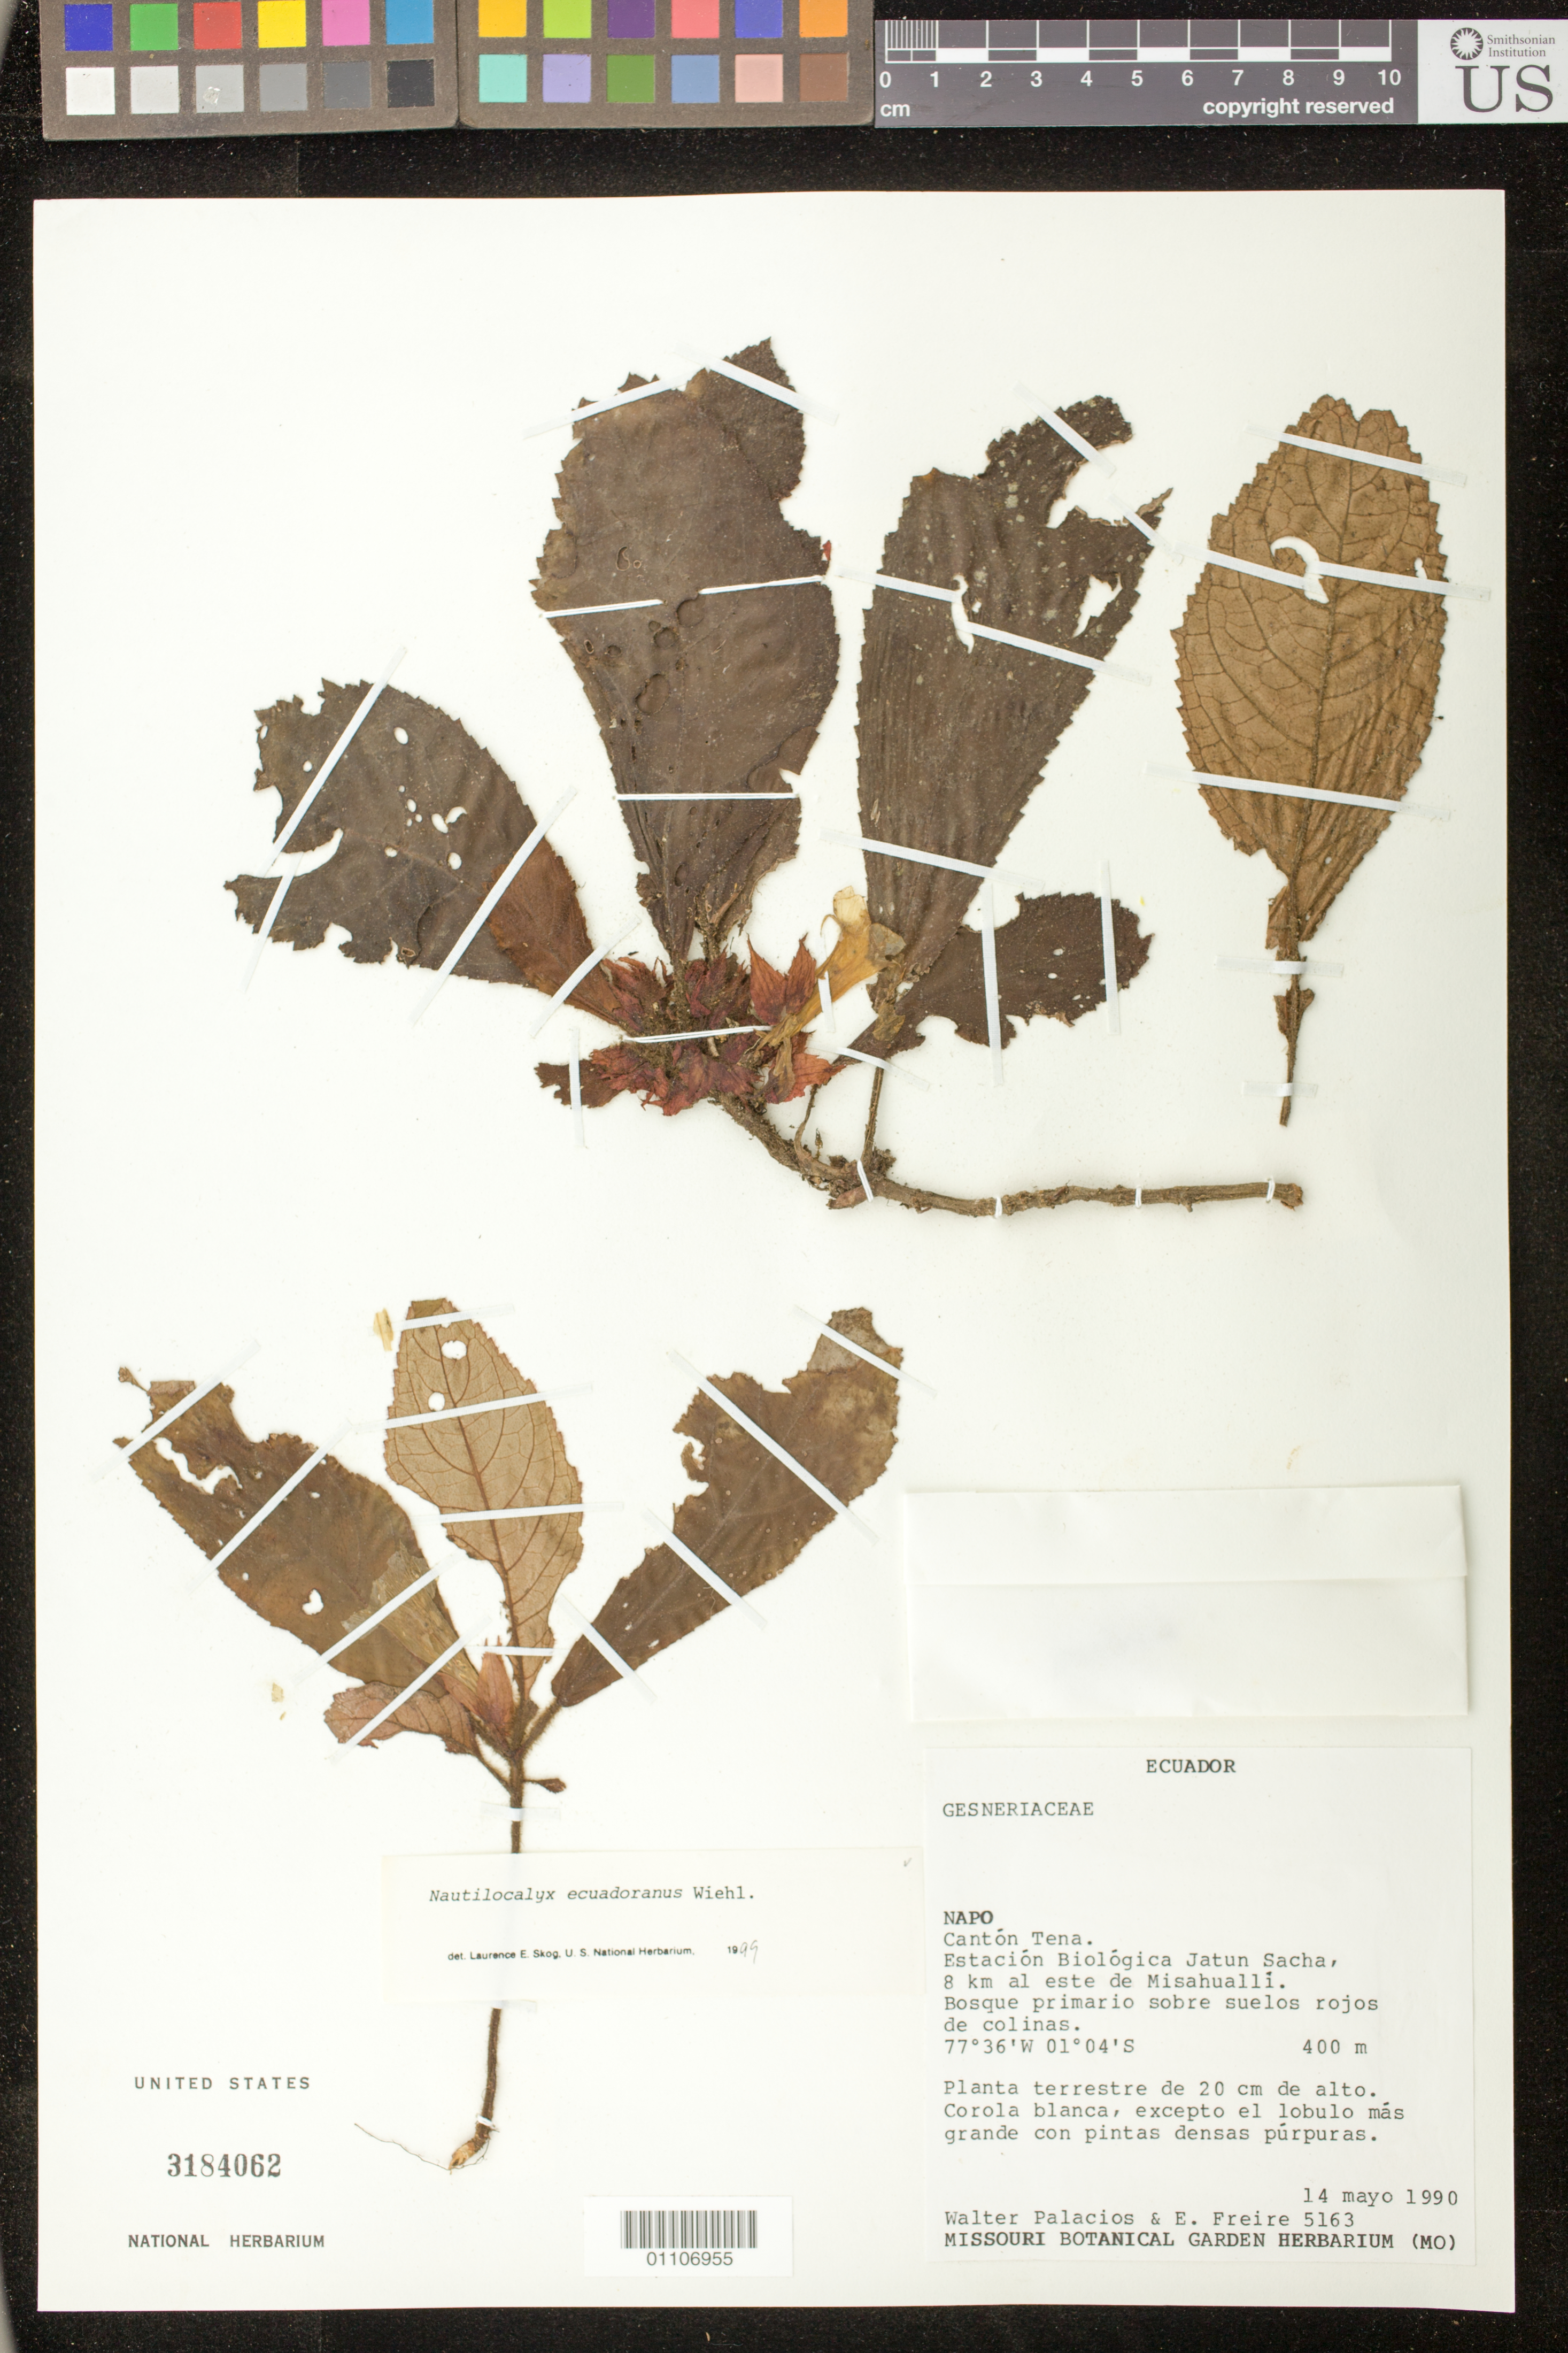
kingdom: Plantae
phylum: Tracheophyta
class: Magnoliopsida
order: Lamiales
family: Gesneriaceae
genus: Nautilocalyx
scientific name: Nautilocalyx ecuadoranus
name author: Wiehler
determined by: Skog, Laurence E.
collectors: W. Palacios & E. Freire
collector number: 5163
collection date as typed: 14 May 1990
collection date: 1990-05-14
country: Ecuador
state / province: Napo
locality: Cantón Tena, Estación Biológica Jatun Sacha, 8 km al este de Misahualli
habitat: Bosque primario sobre suelos rojos de colinas; en lugares muy humedos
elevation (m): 400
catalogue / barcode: US 3184062